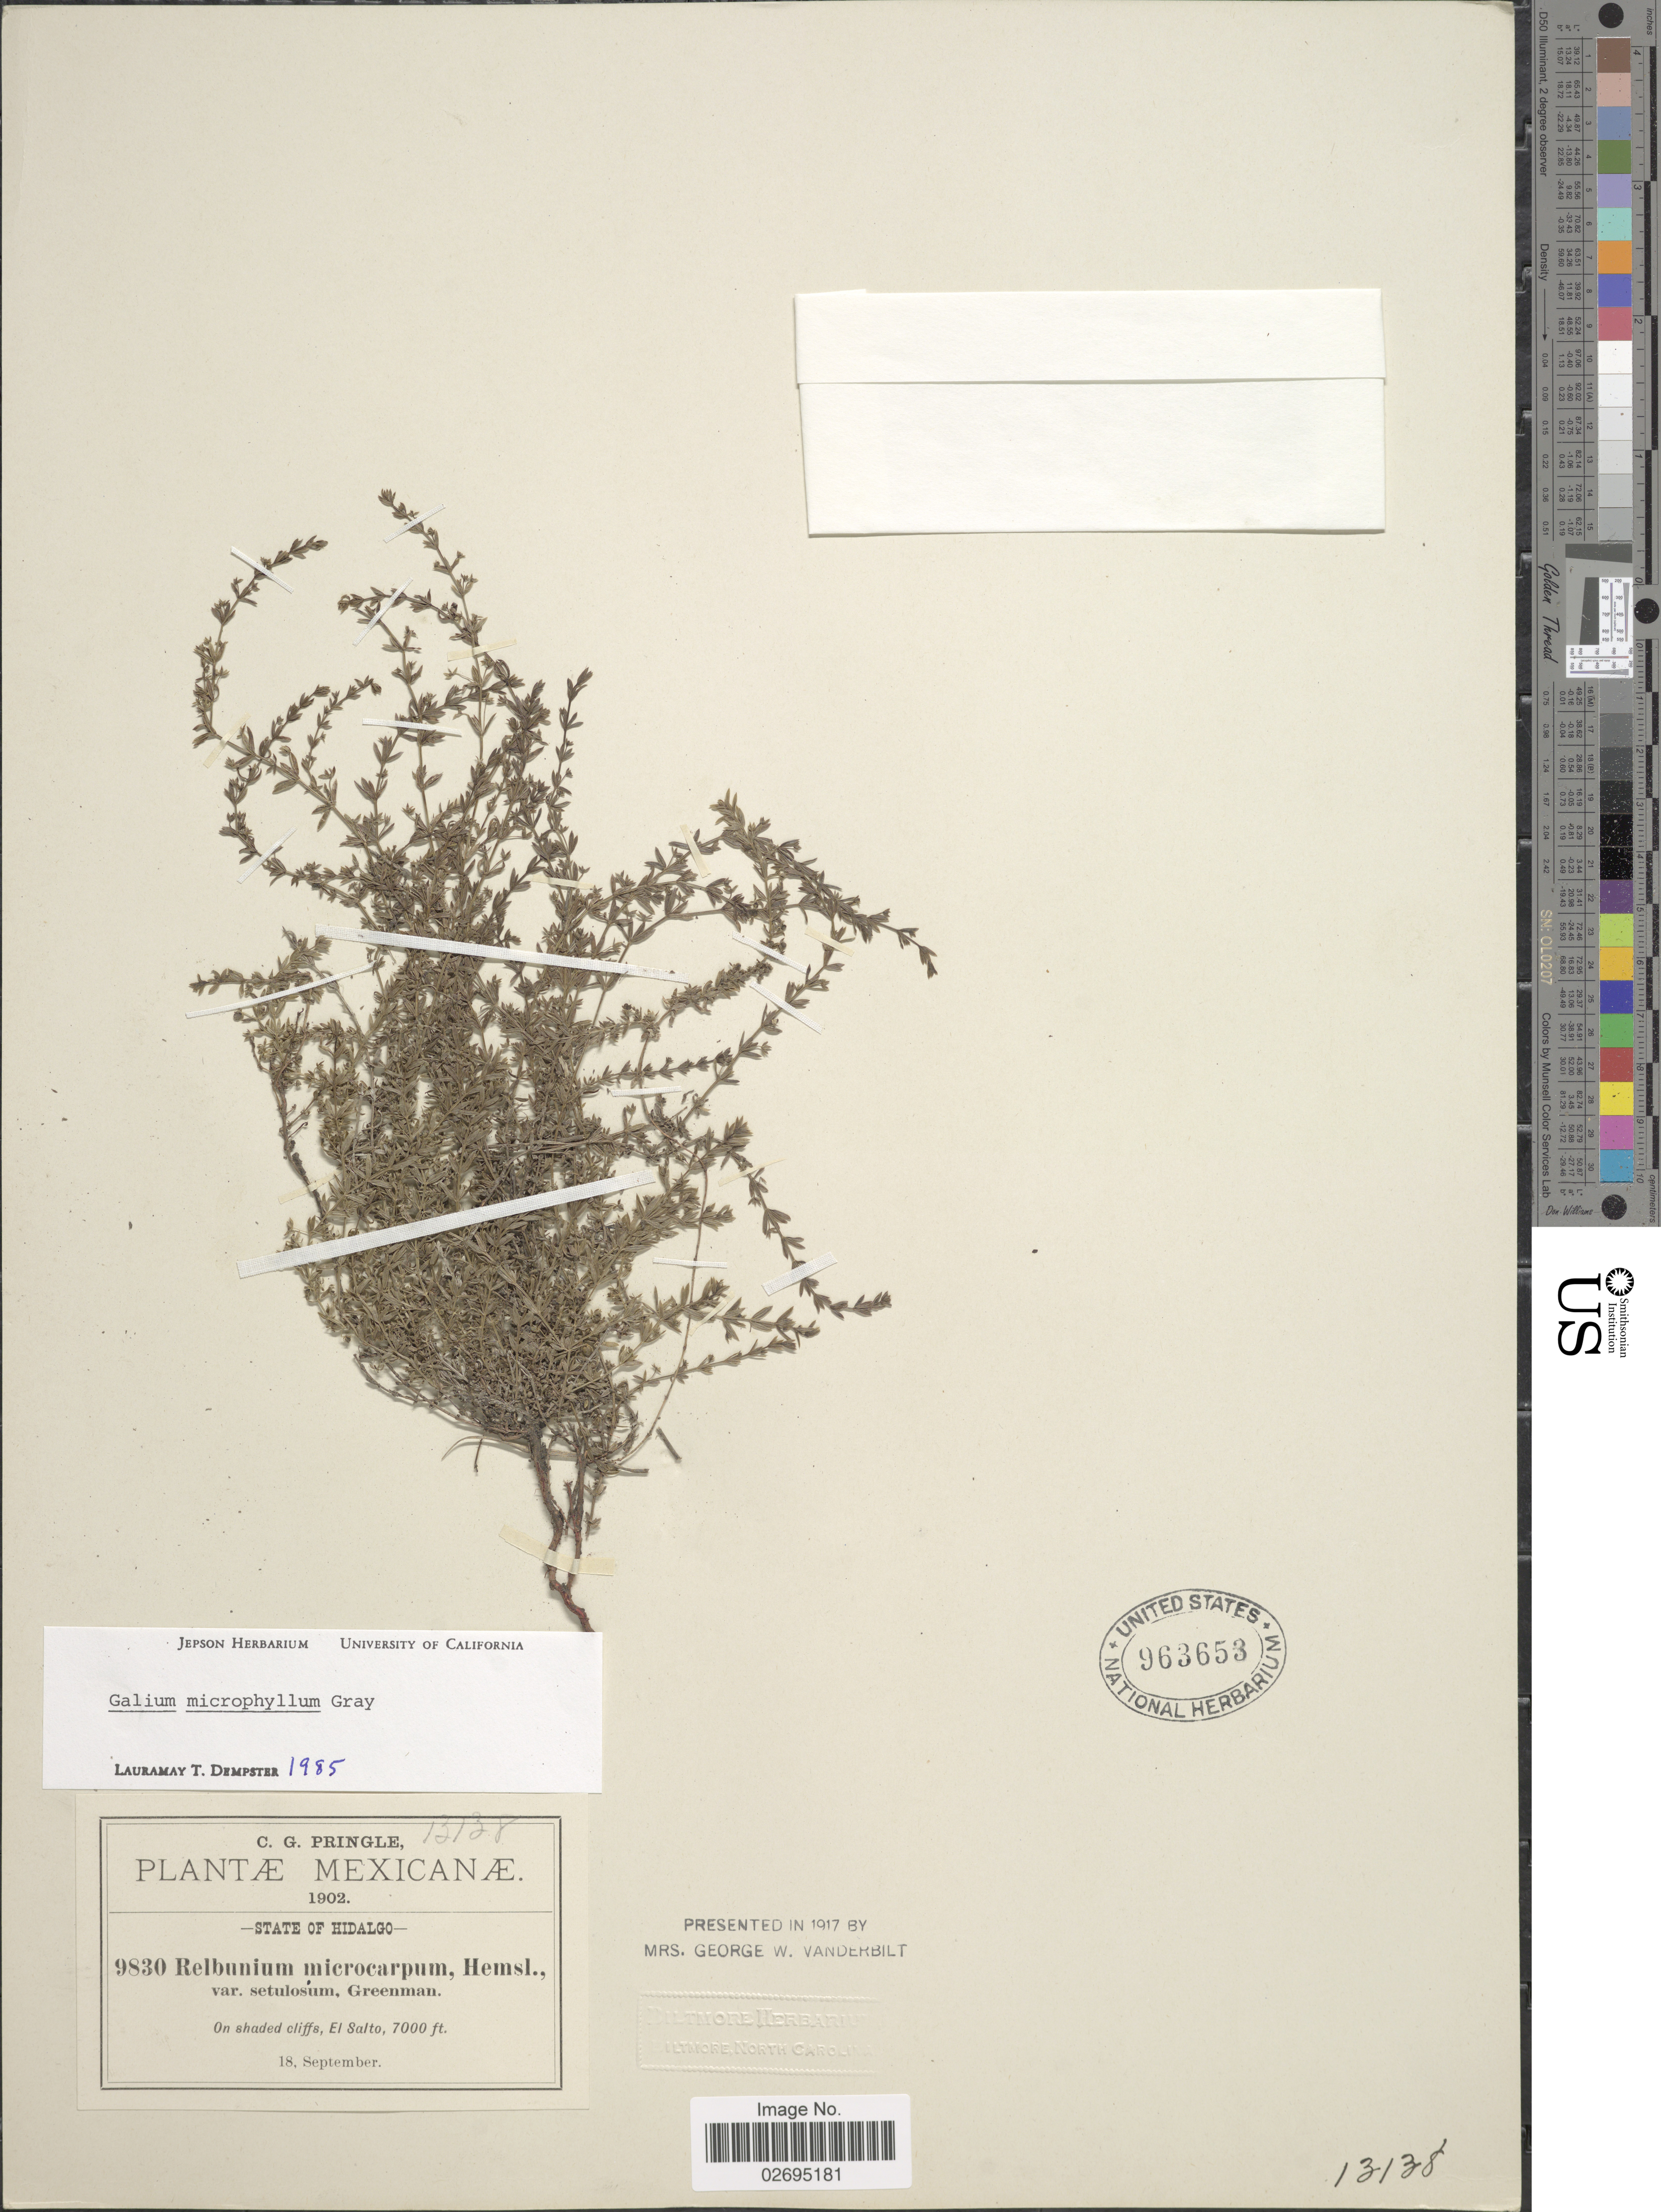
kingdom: Plantae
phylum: Tracheophyta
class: Magnoliopsida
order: Gentianales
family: Rubiaceae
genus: Galium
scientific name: Galium microphyllum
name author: A. Gray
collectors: C. G. Pringle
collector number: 9830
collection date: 1902-09-18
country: Mexico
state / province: Hidalgo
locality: El Salto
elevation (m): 2134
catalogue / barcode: US 963653